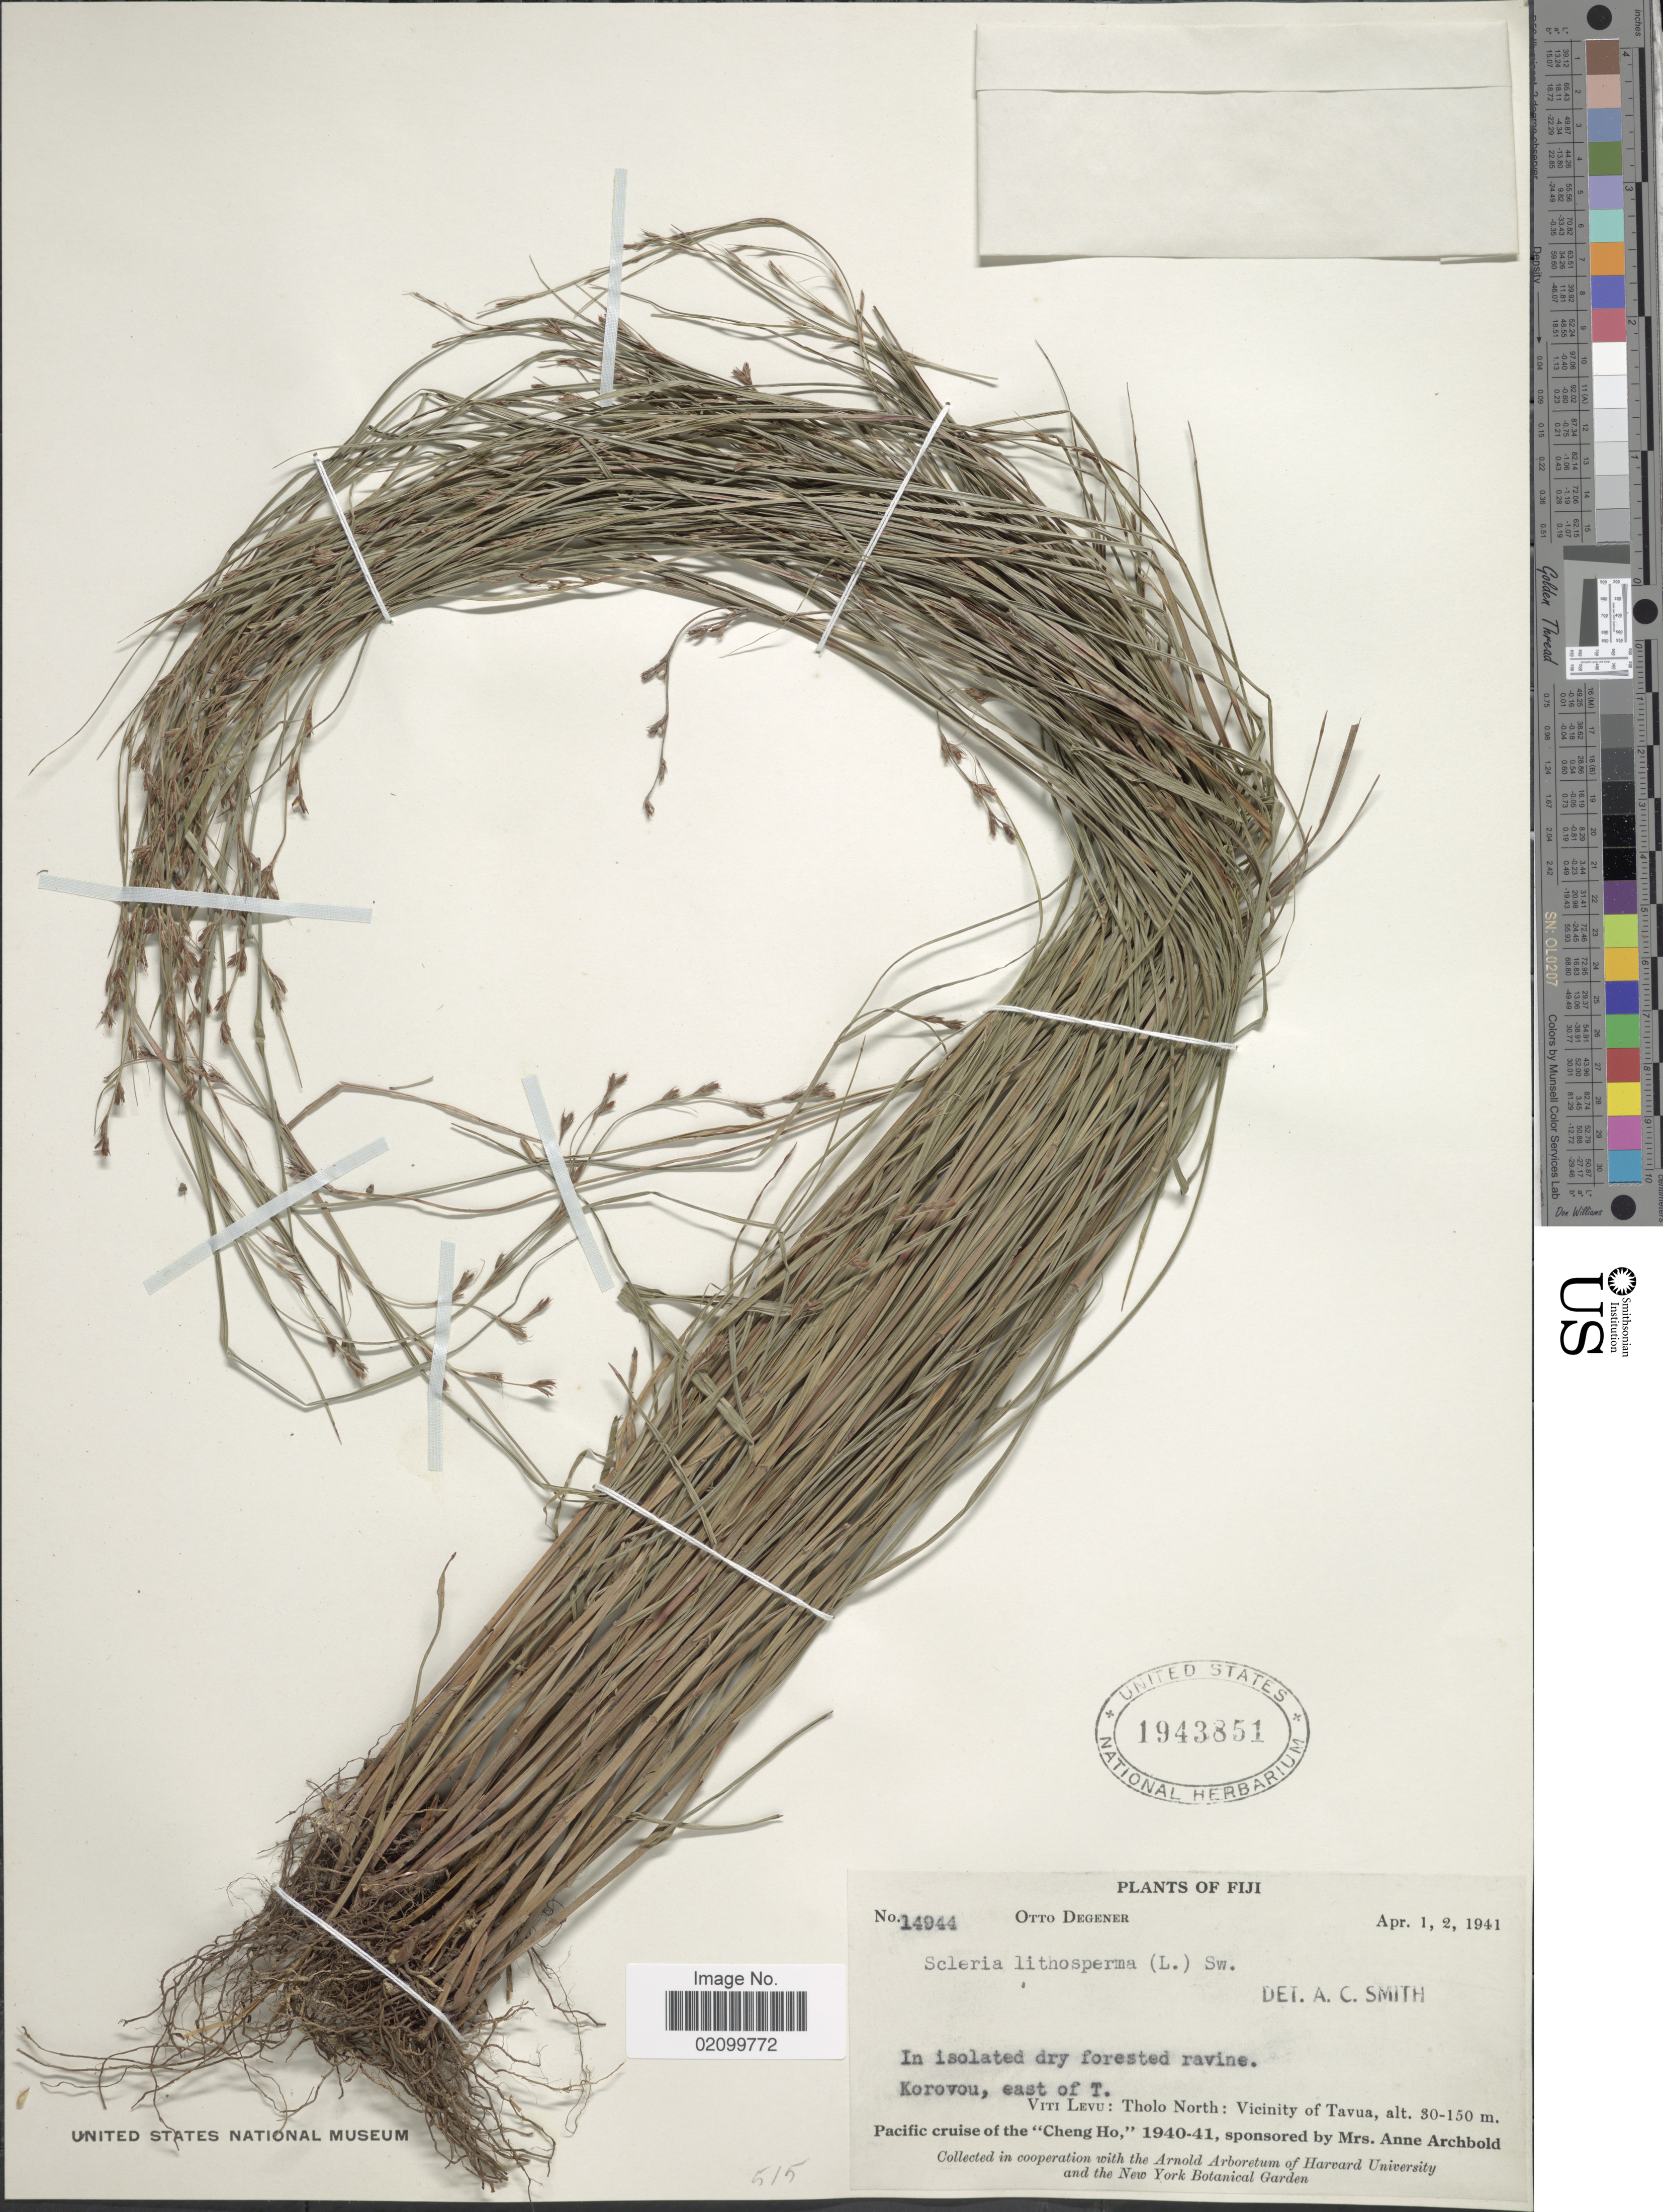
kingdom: Plantae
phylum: Tracheophyta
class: Liliopsida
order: Poales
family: Cyperaceae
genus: Scleria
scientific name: Scleria lithosperma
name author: (L.) Sw.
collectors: O. Degener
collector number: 14944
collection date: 1941-04-01/1941-04-02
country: Fiji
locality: Korovou, east of T. Viti Levu: Tholo North: Vicinity of Tavua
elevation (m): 30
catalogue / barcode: US 1943851